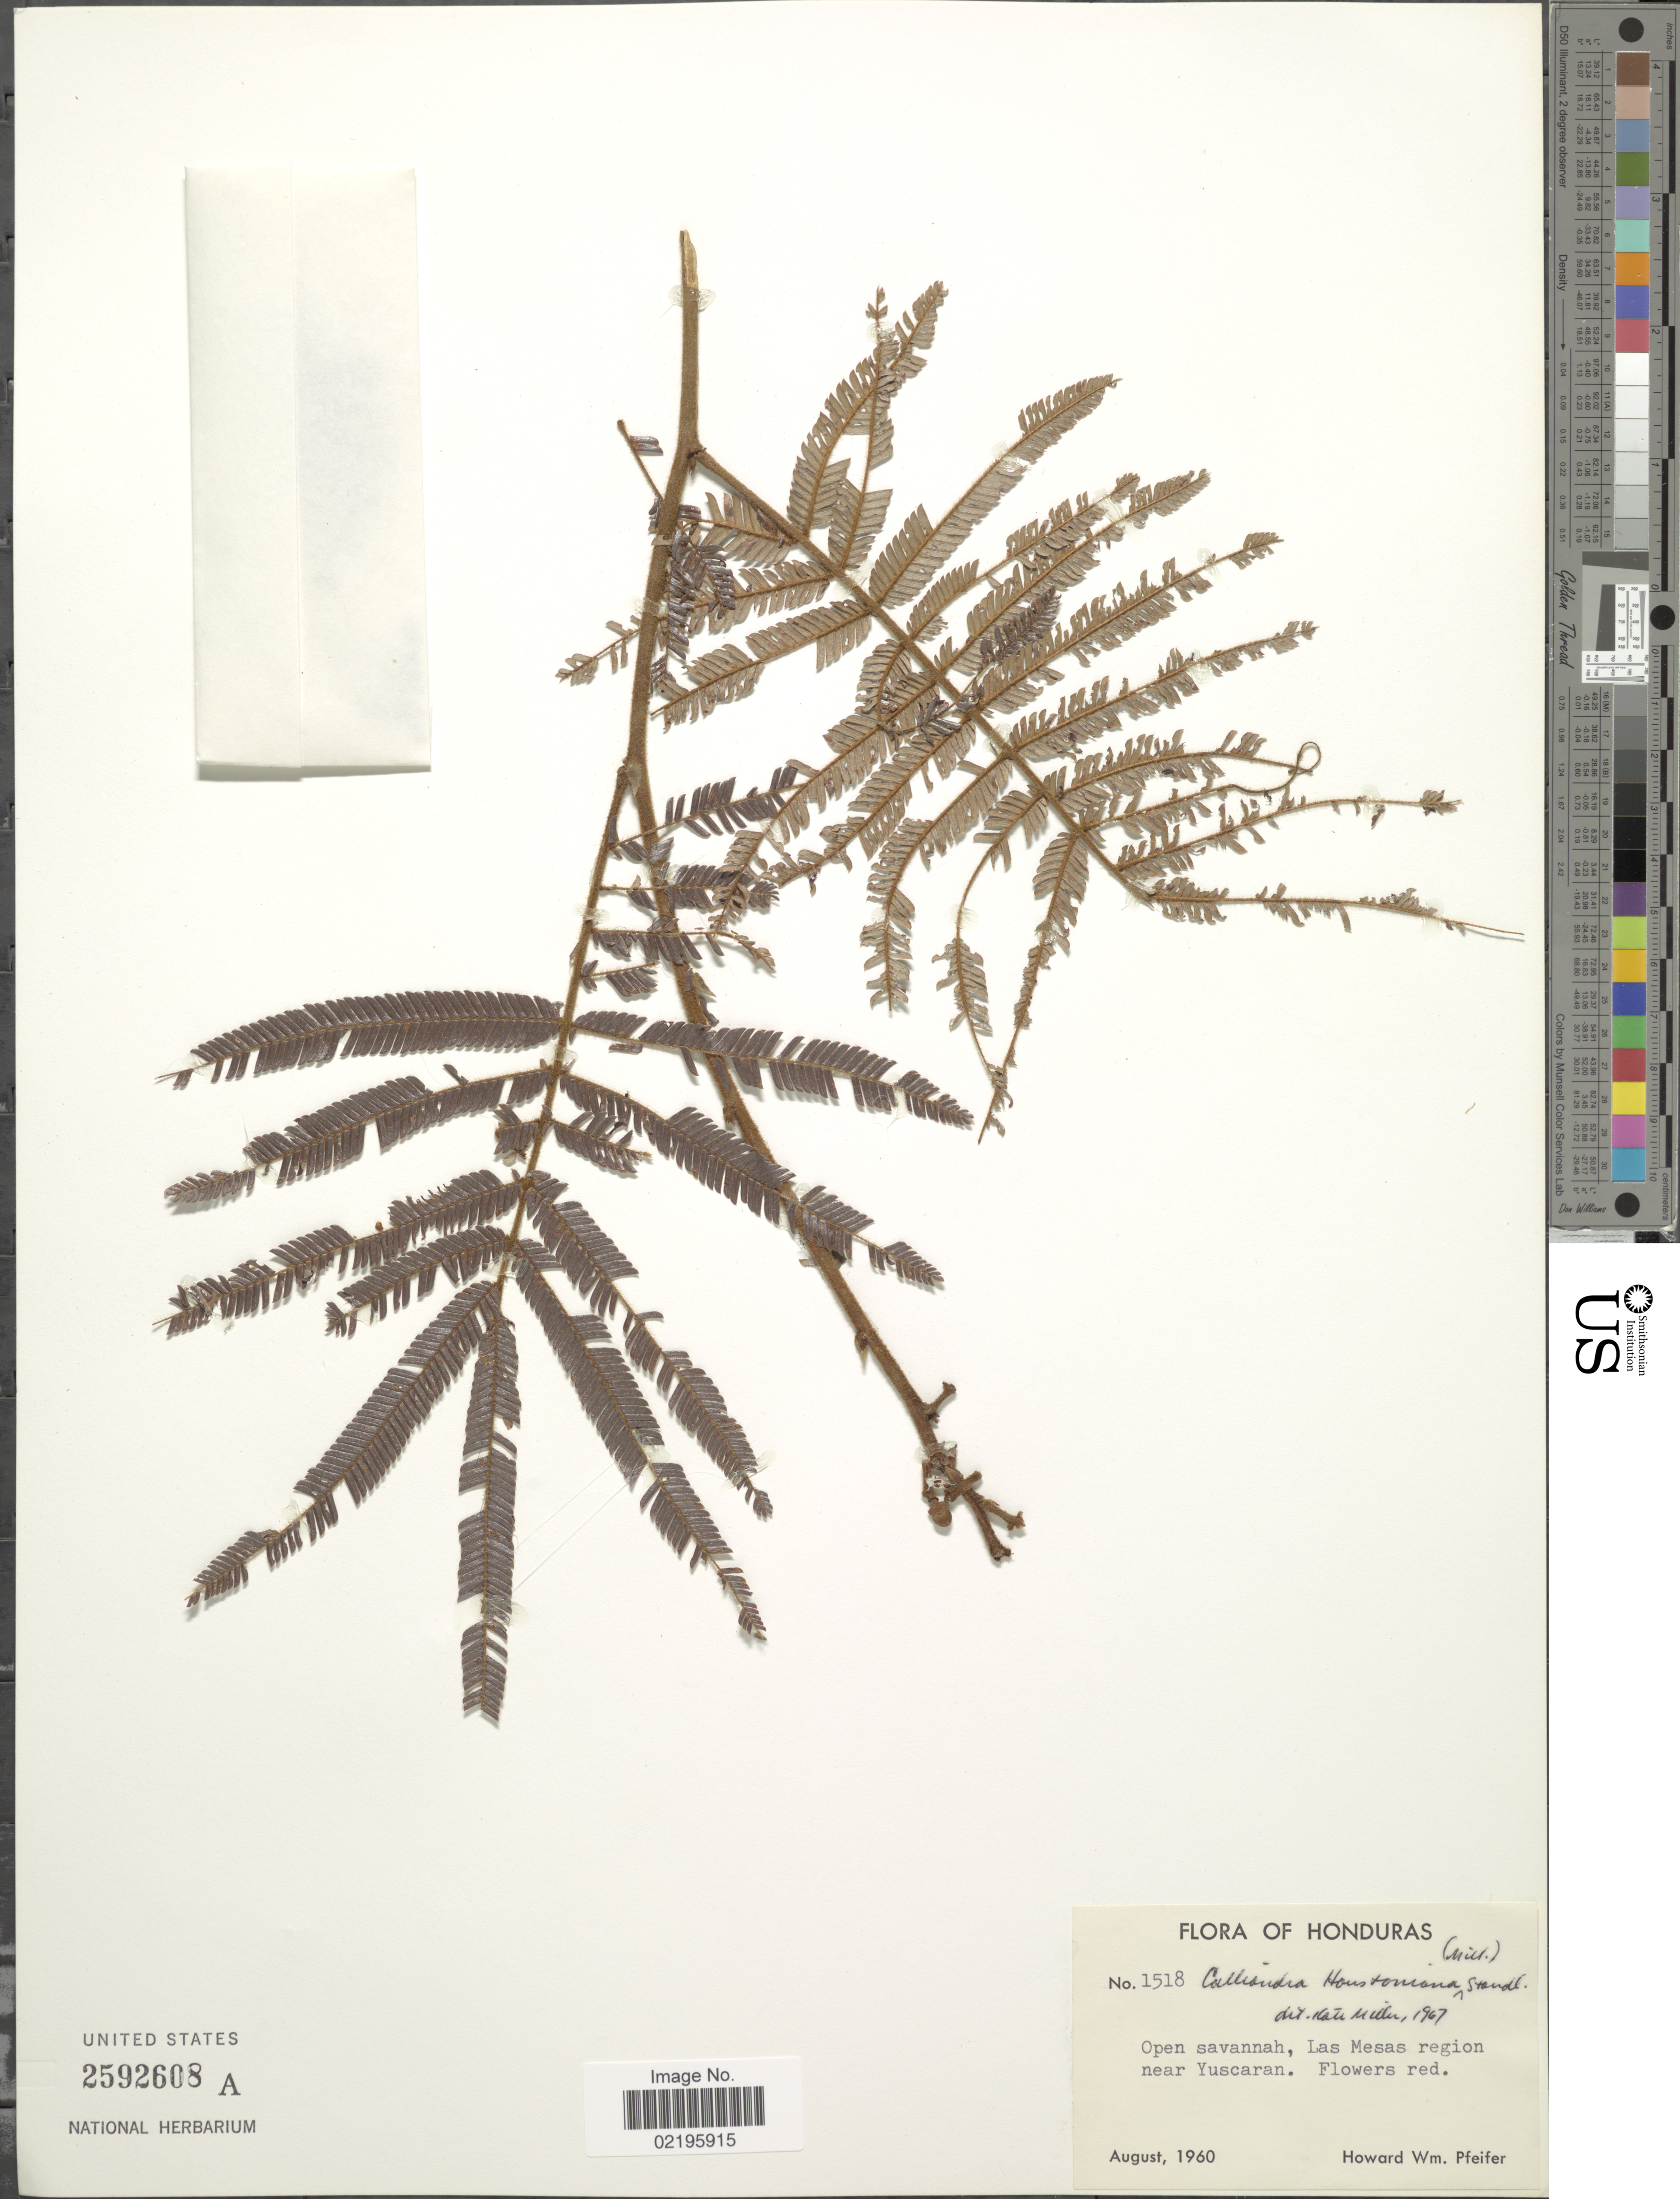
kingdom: Plantae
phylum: Tracheophyta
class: Magnoliopsida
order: Fabales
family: Fabaceae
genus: Calliandra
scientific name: Calliandra houstoniana var. houstoniana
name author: (Mill.) Standl.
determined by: Strong, Mark T., (BOT), Smithsonian Institution - National Museum of Natural History (UNITED STATES)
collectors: H. W. Pfeifer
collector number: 1518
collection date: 1960-08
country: Honduras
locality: Las Mesas region near Yuscaran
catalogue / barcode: US 2592608A